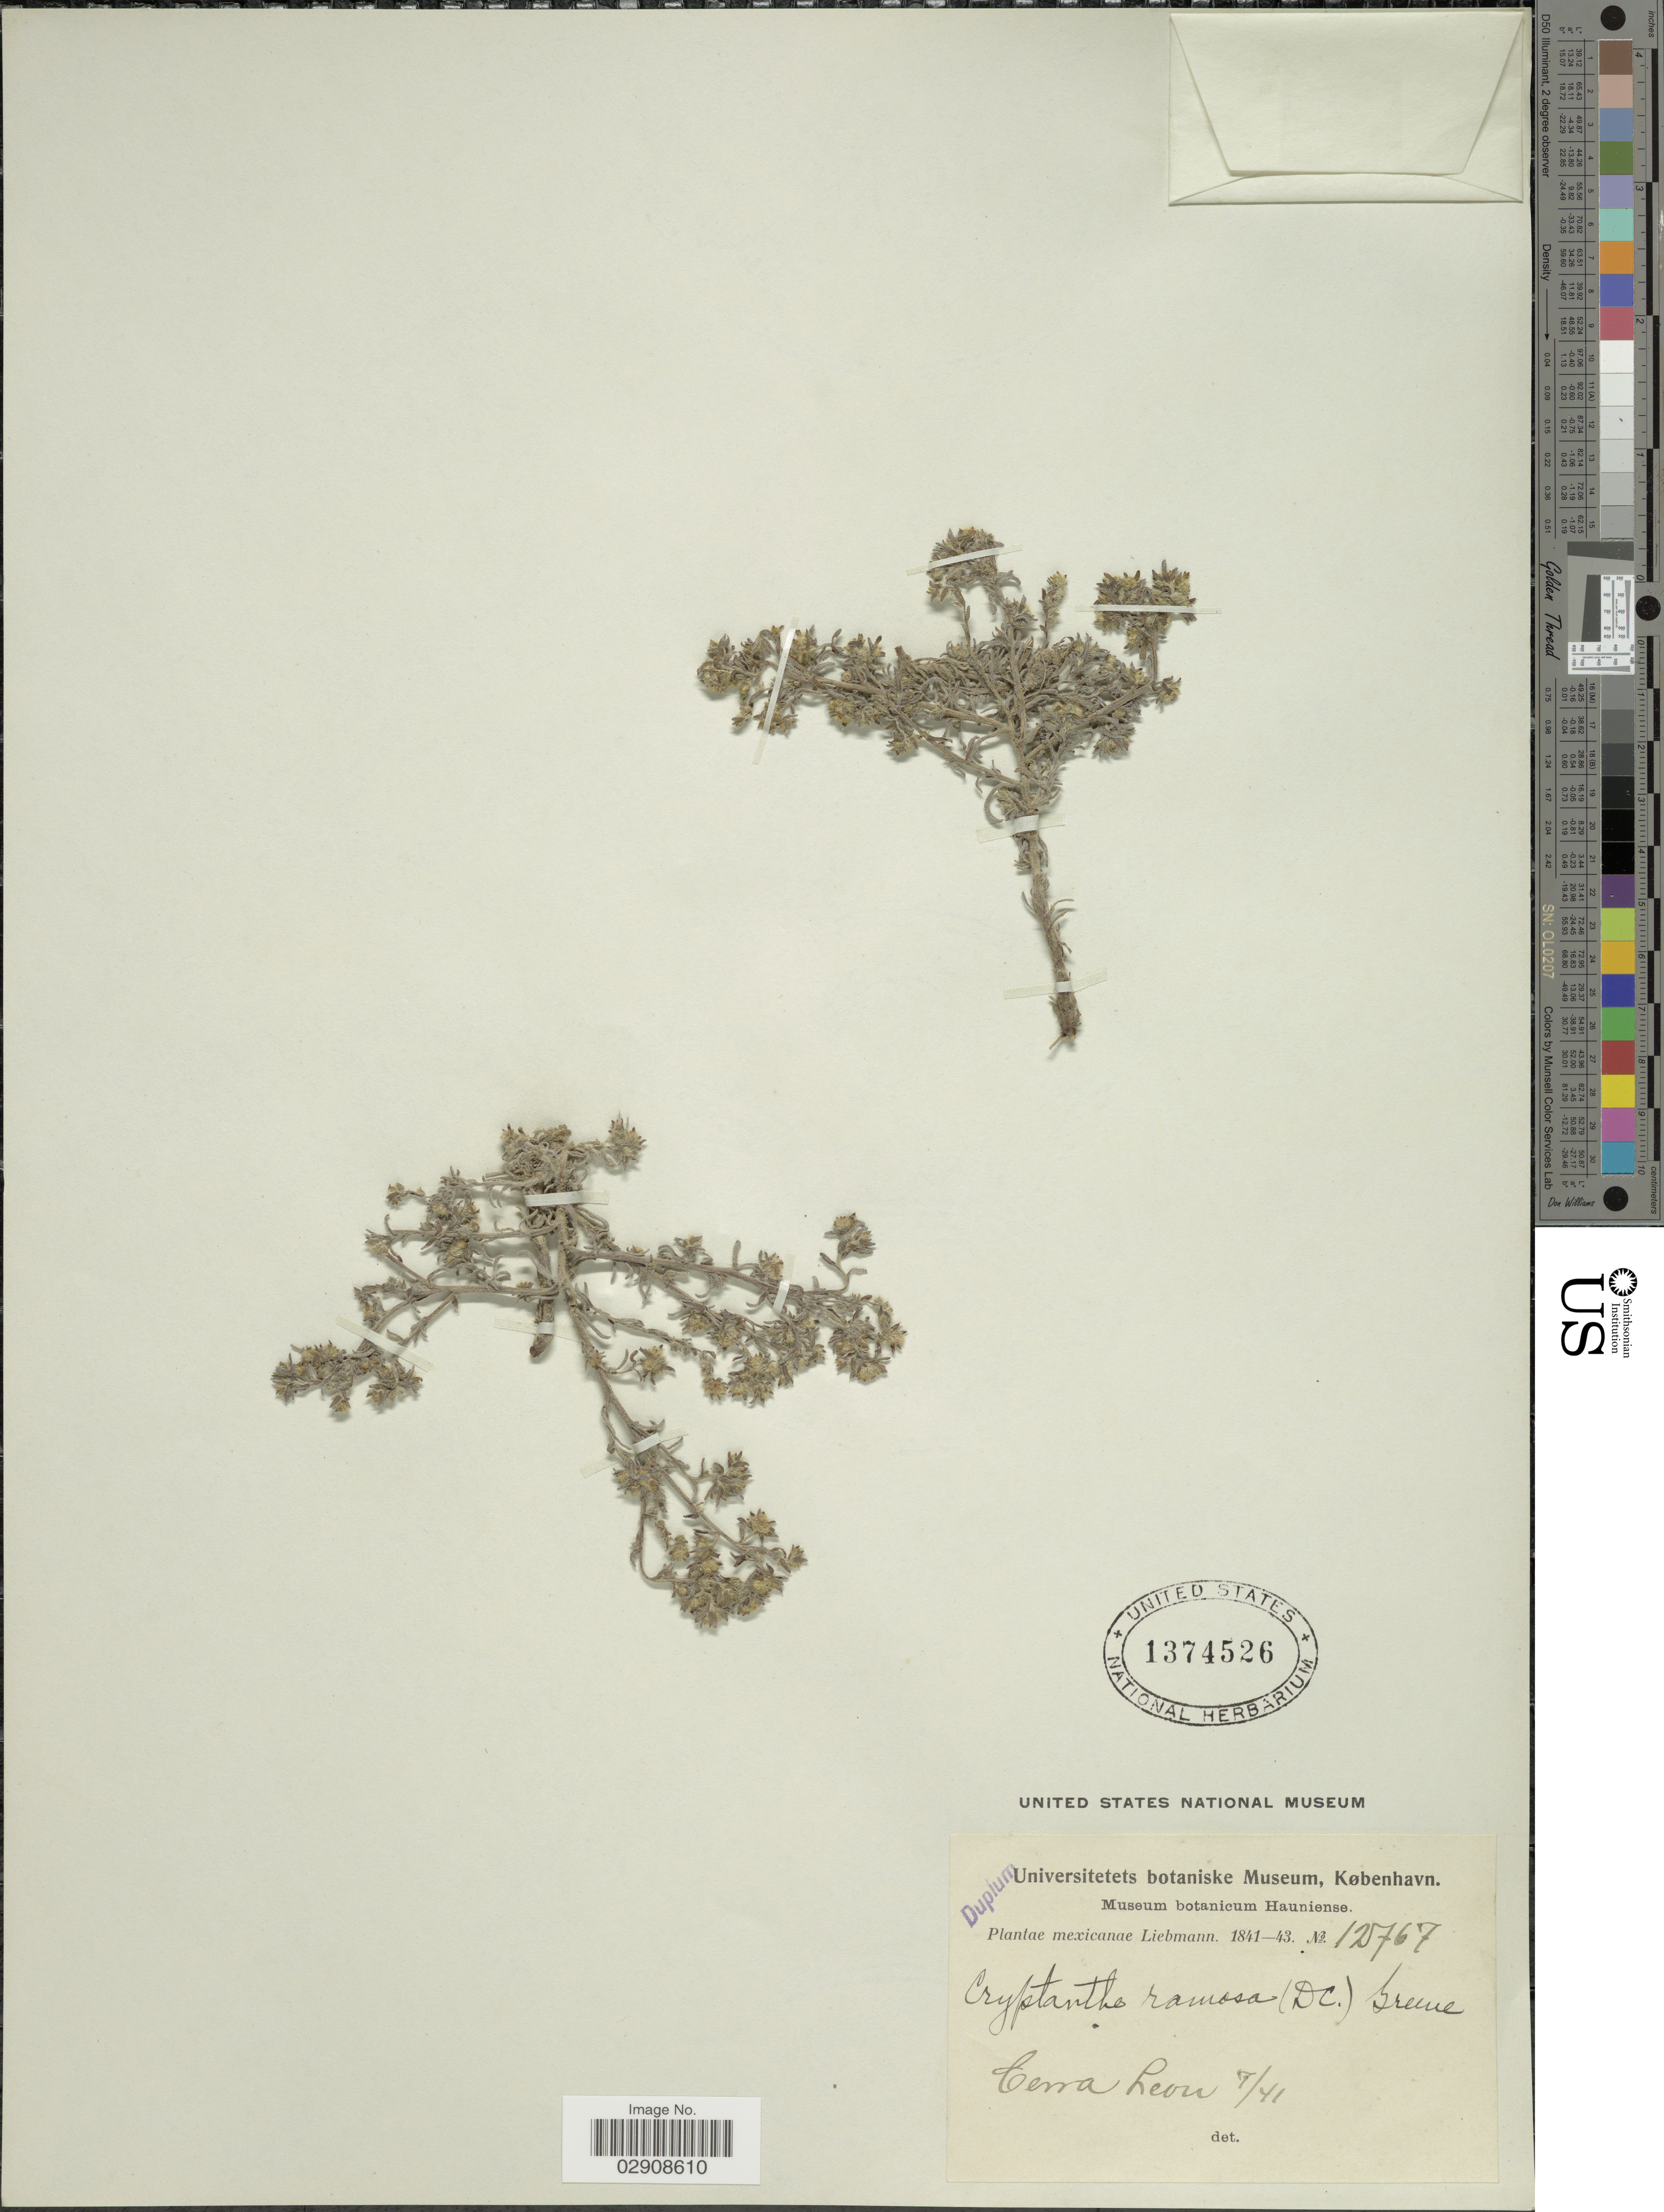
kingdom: Plantae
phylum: Tracheophyta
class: Magnoliopsida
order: Boraginales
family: Boraginaceae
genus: Cryptantha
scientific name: Cryptantha albida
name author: (Kunth) I.M. Johnst.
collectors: Liebmann, --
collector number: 12767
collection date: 1841-07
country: Mexico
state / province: Oaxaca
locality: Mexicanae. Cerra Leon.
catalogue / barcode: US 1374526